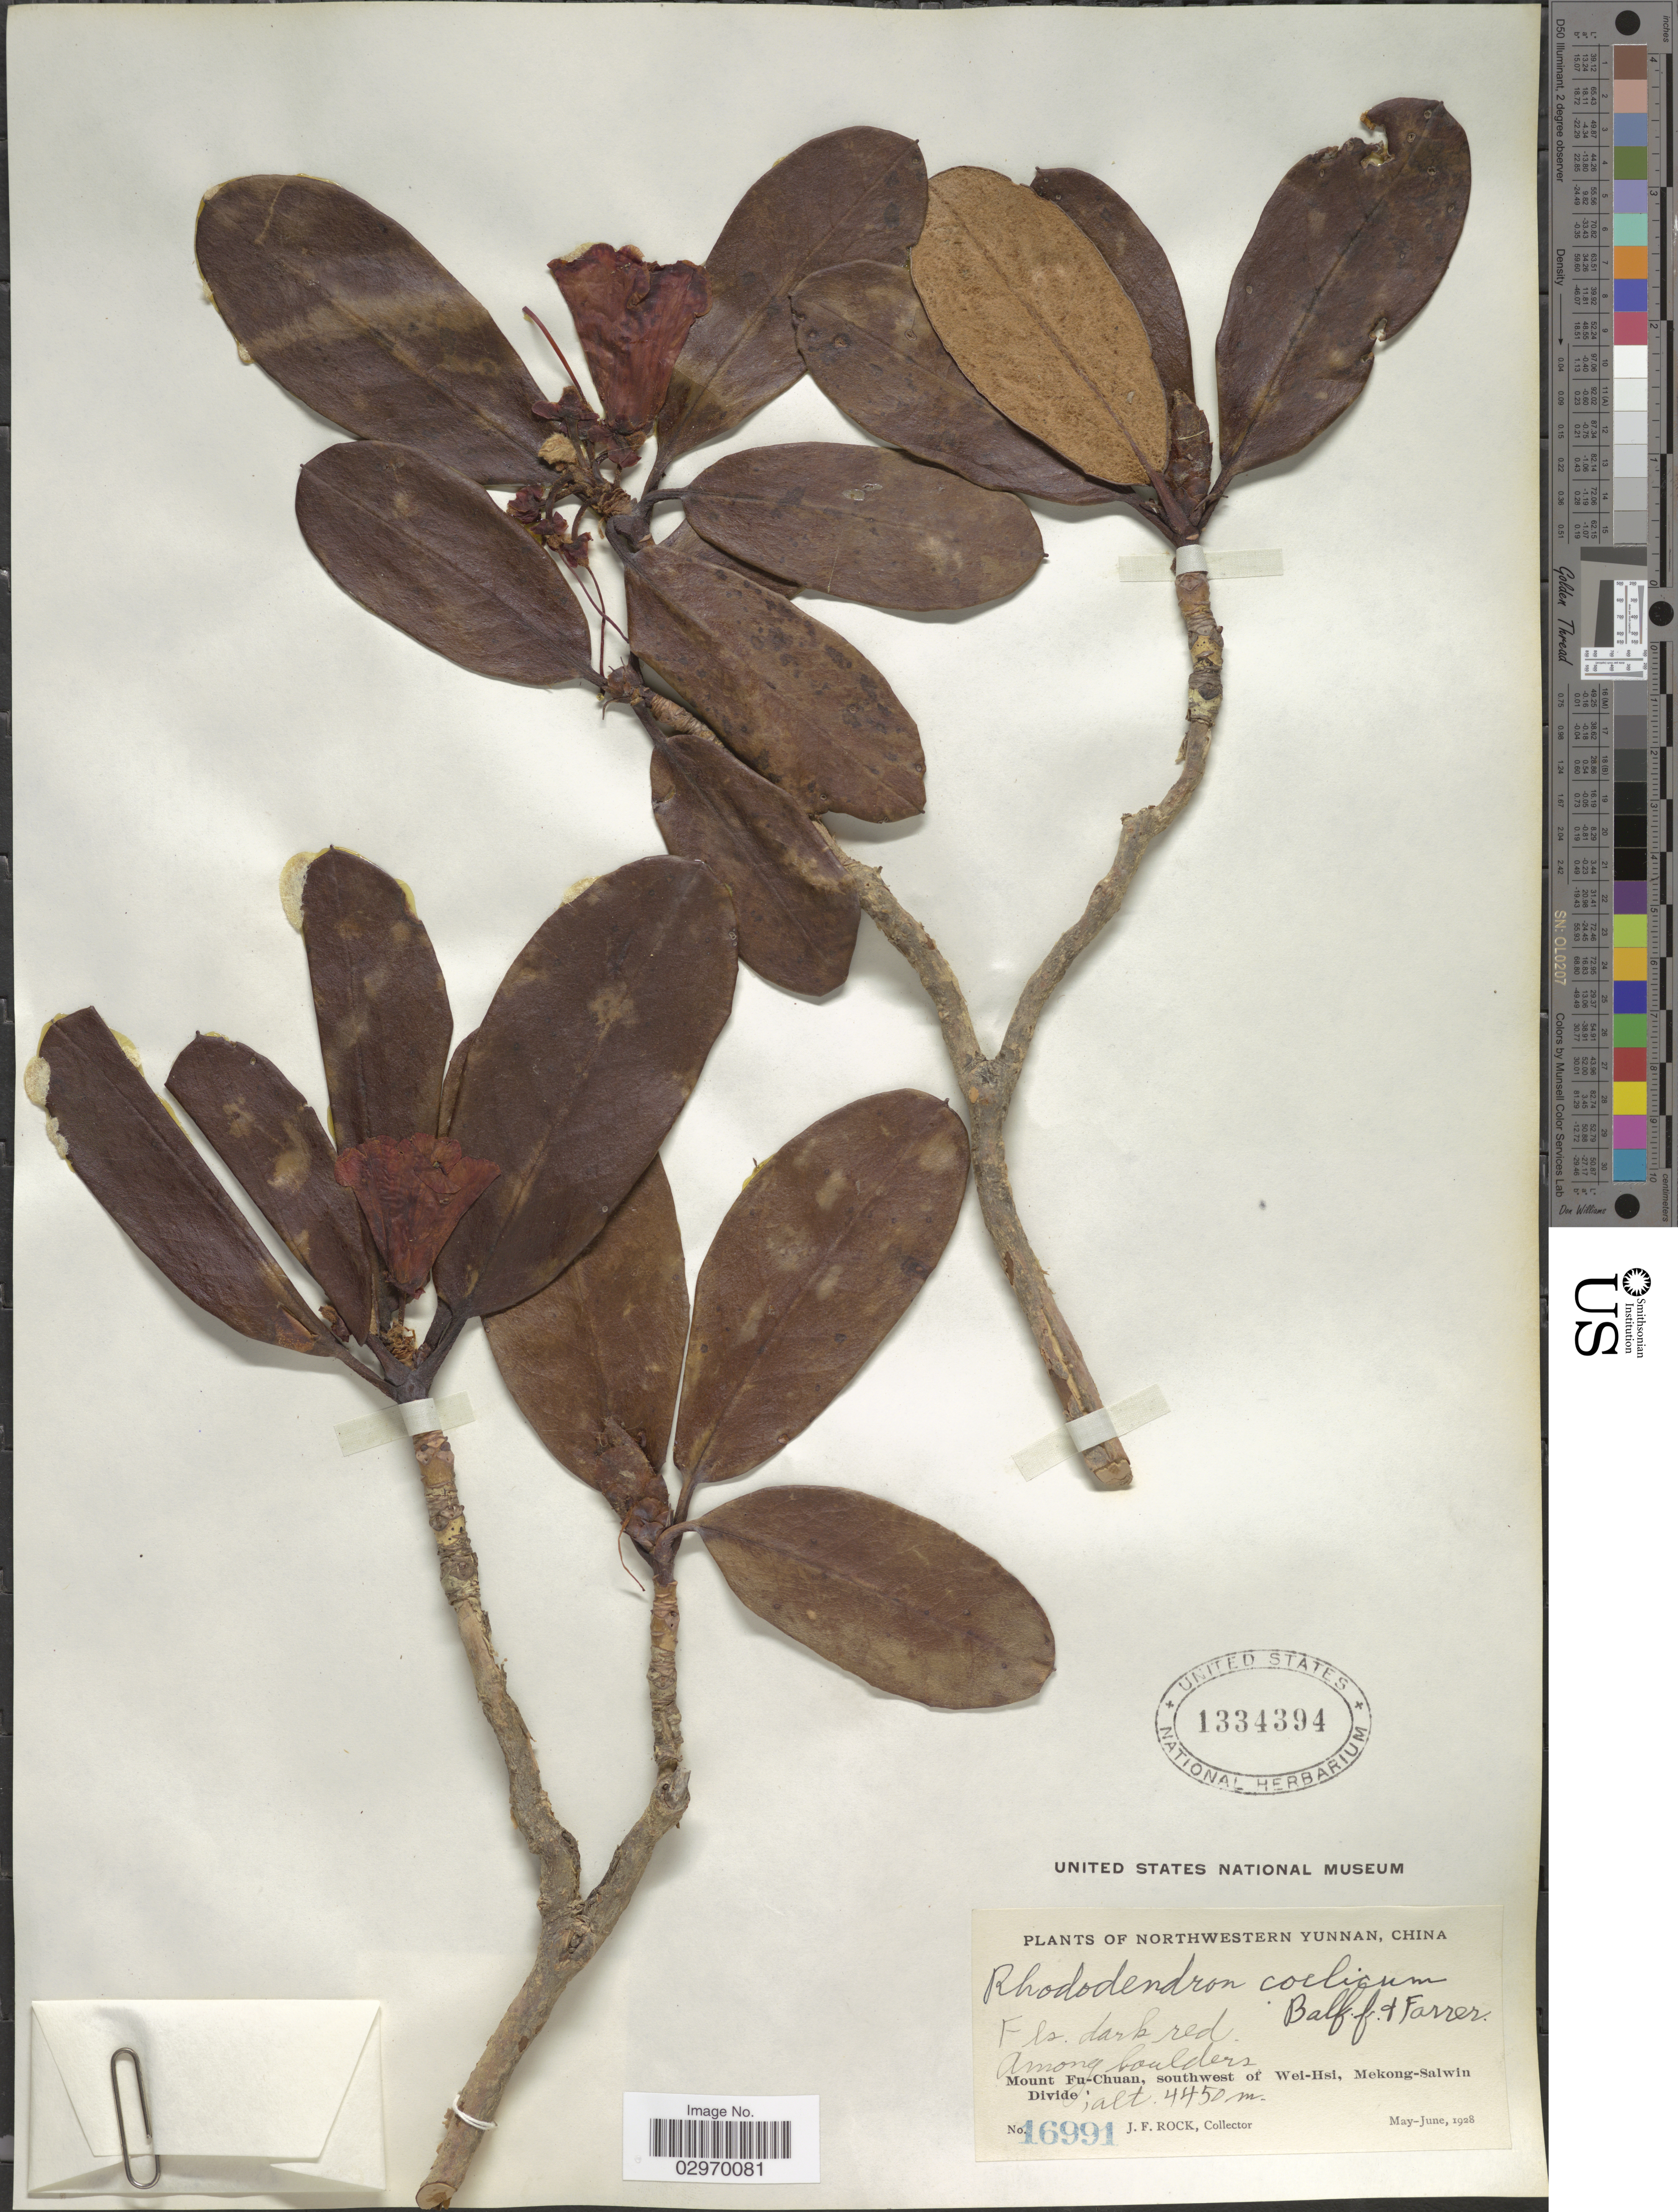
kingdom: Plantae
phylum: Tracheophyta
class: Magnoliopsida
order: Ericales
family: Ericaceae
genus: Rhododendron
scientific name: Rhododendron coelicum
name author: Balf. f. & Farrer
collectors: J. Rock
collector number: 16991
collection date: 1928-05/1928-06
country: China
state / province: Yunnan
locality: Northwestern Yunnan. Among boulders. Mount Fu-Chuan, southwest of Wei-Hsi, Mekong-Salwin Divide.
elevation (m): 4450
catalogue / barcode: US 1334394